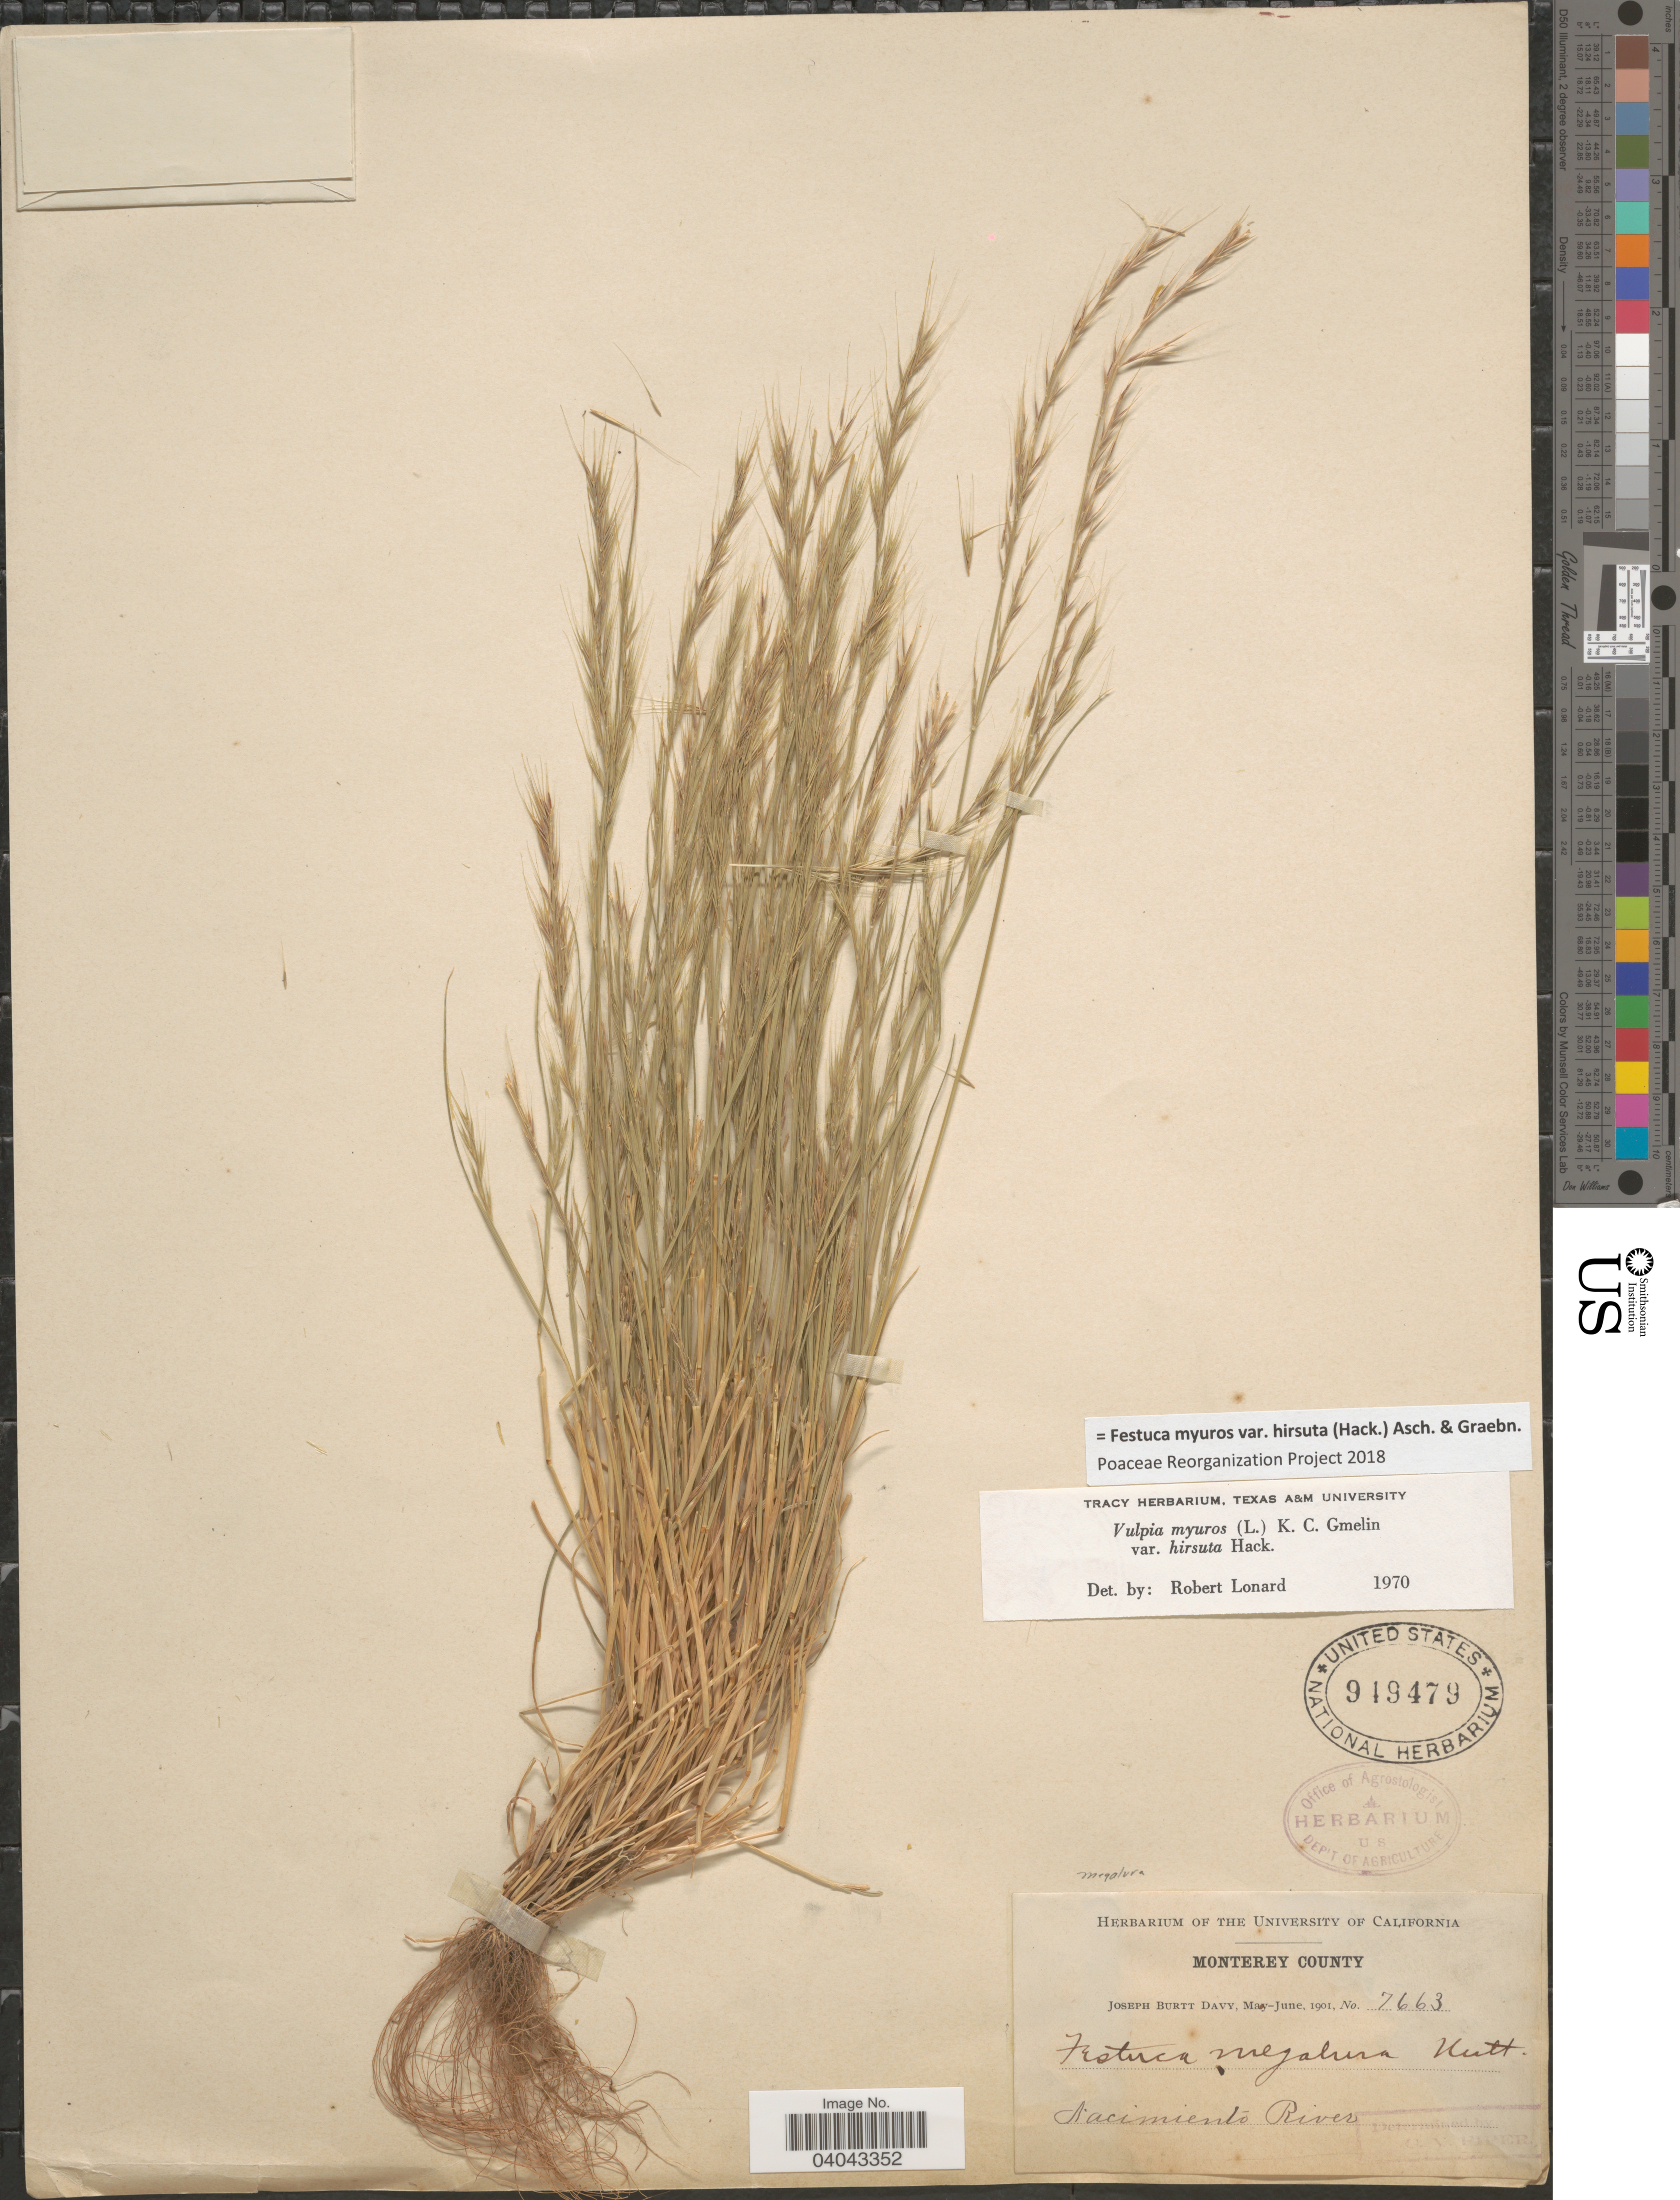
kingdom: Plantae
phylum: Tracheophyta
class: Liliopsida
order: Poales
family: Poaceae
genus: Festuca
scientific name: Festuca myuros var. hirsuta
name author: (Hack.) Asch. & Graebn.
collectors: J. Burtt Davy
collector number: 7663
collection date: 1901-05/1901-06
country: United States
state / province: California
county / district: Monterey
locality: Monterey County. Nacimiento River.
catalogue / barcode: US 949479